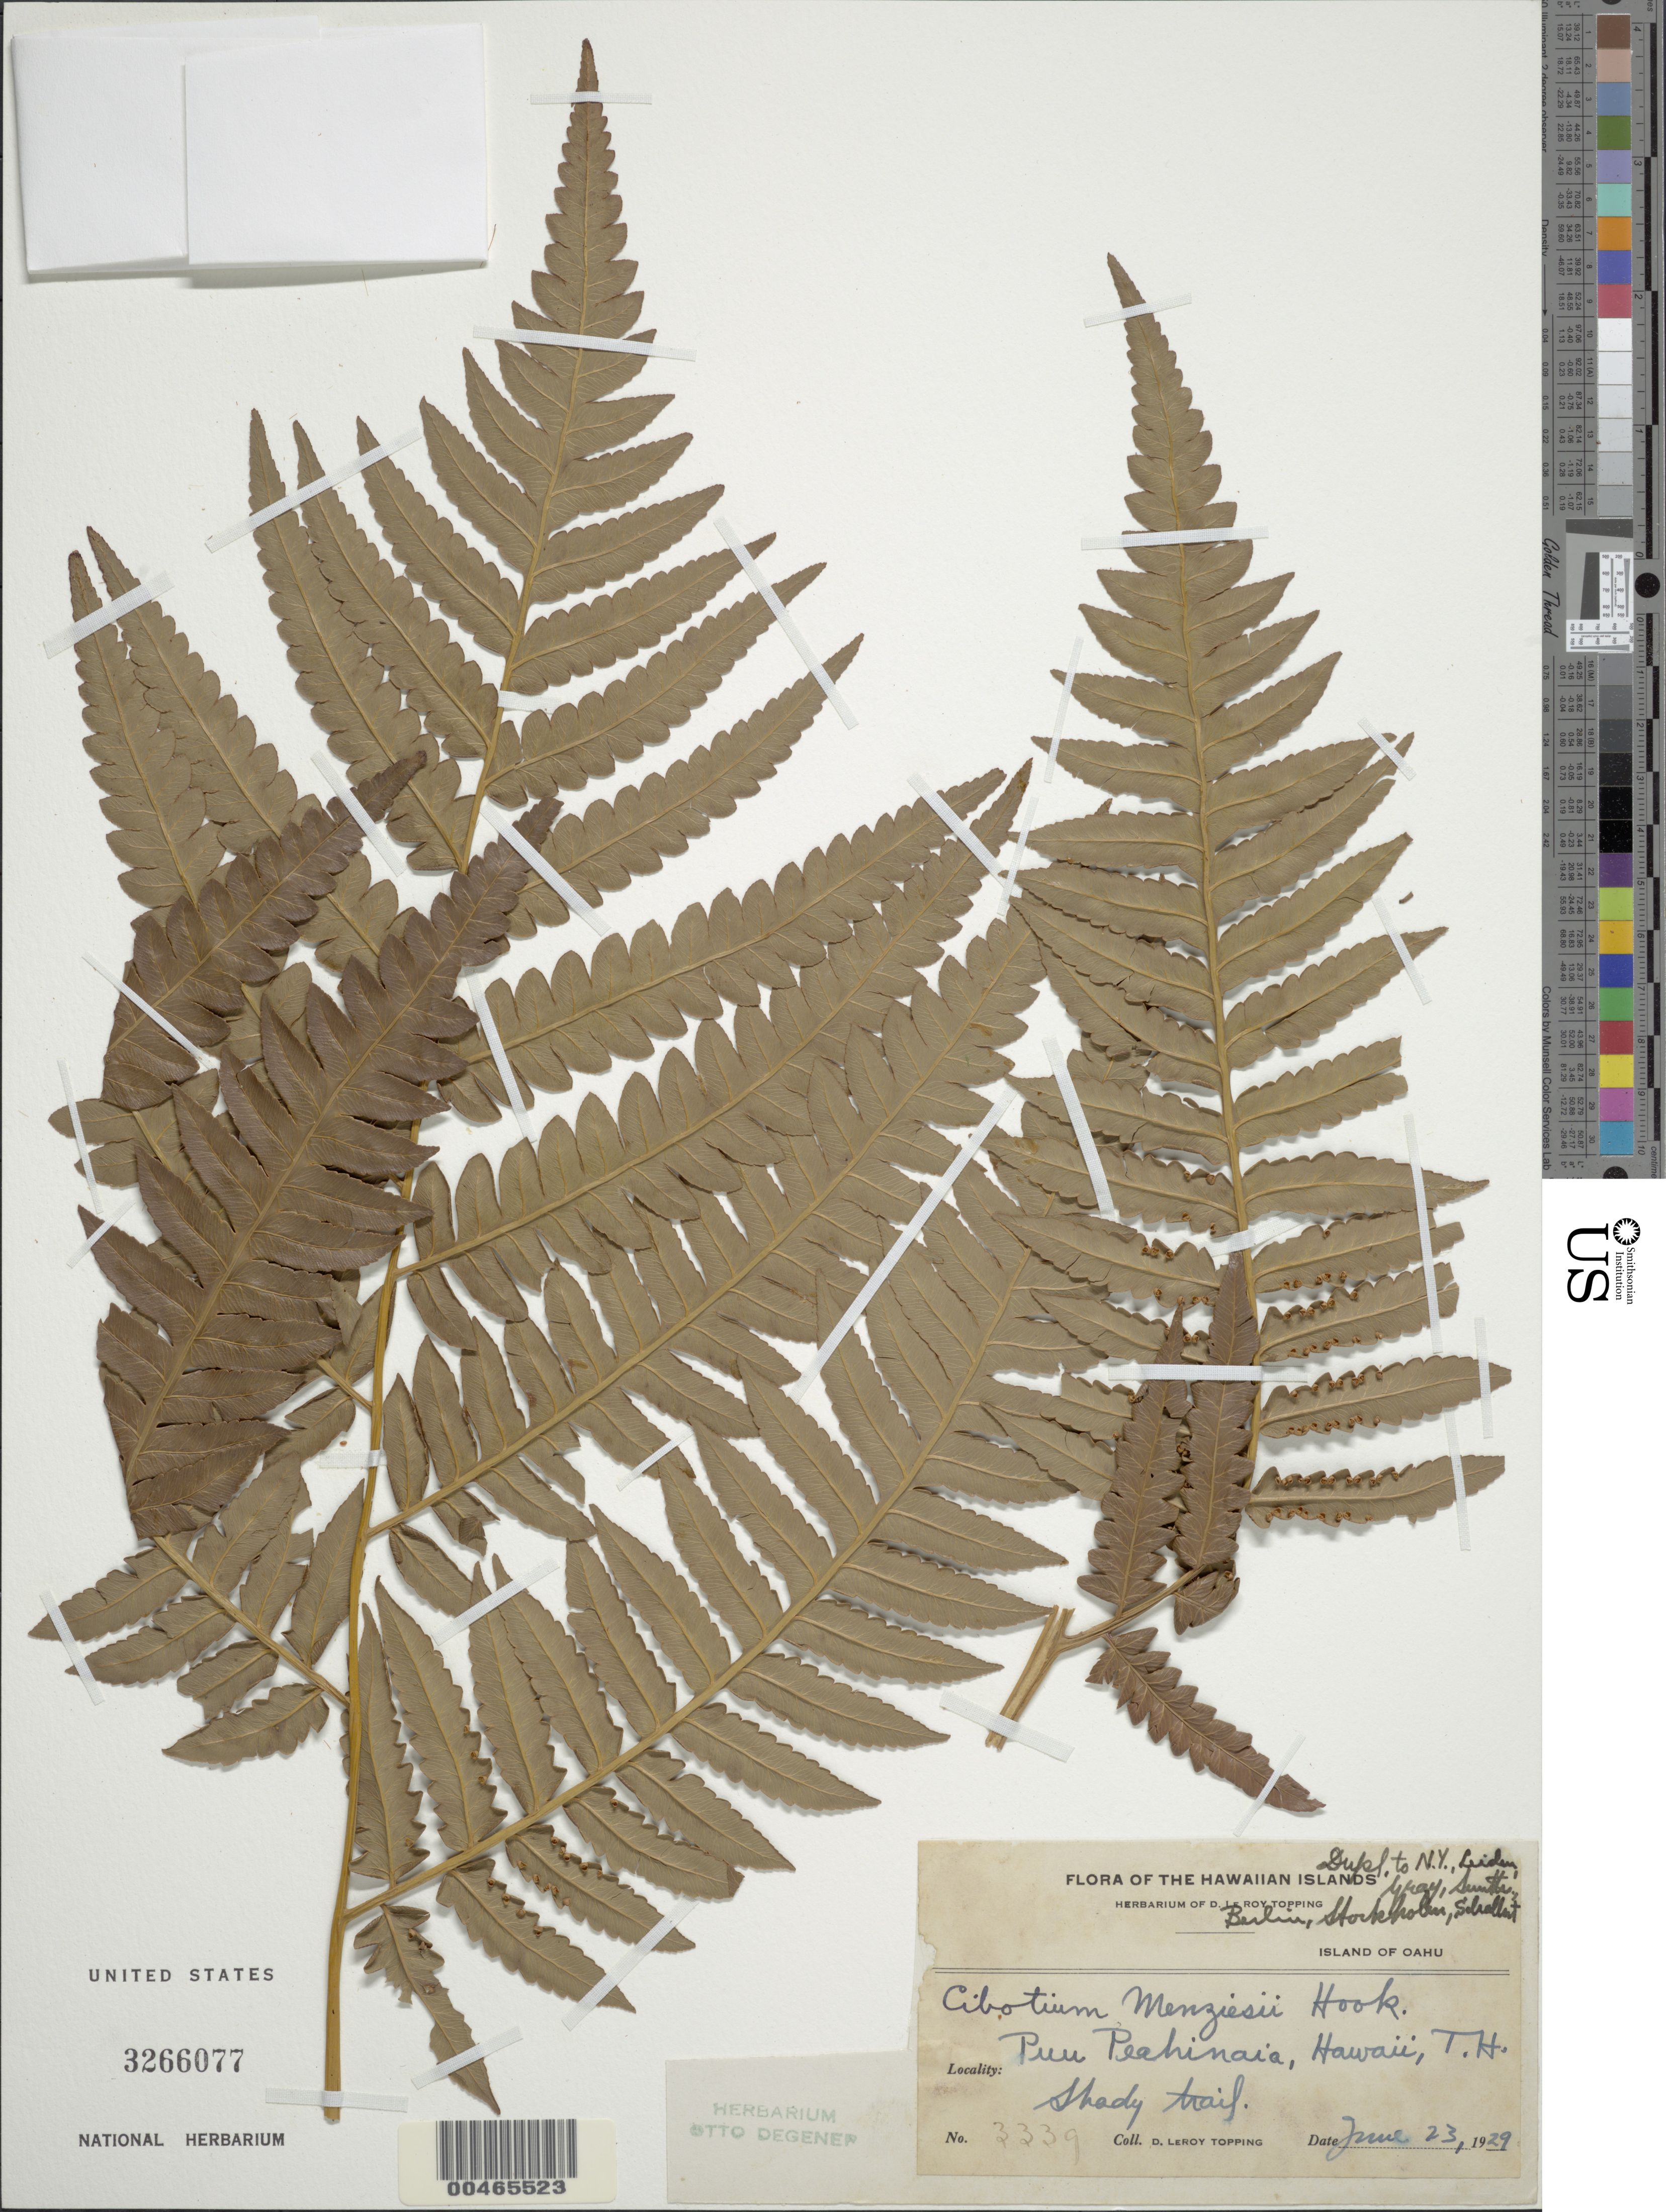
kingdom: Plantae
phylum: Tracheophyta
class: Polypodiopsida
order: Cyatheales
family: Cibotiaceae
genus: Cibotium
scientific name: Cibotium menziesii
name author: Hook.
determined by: Palmer, D. D.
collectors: P. Bartsch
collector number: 83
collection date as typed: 30 Oct 1907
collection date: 1907-10-30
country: United States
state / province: Hawaii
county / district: Honolulu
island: Oahu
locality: Hillebrand's Glen, near Honolulu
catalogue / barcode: US 627790